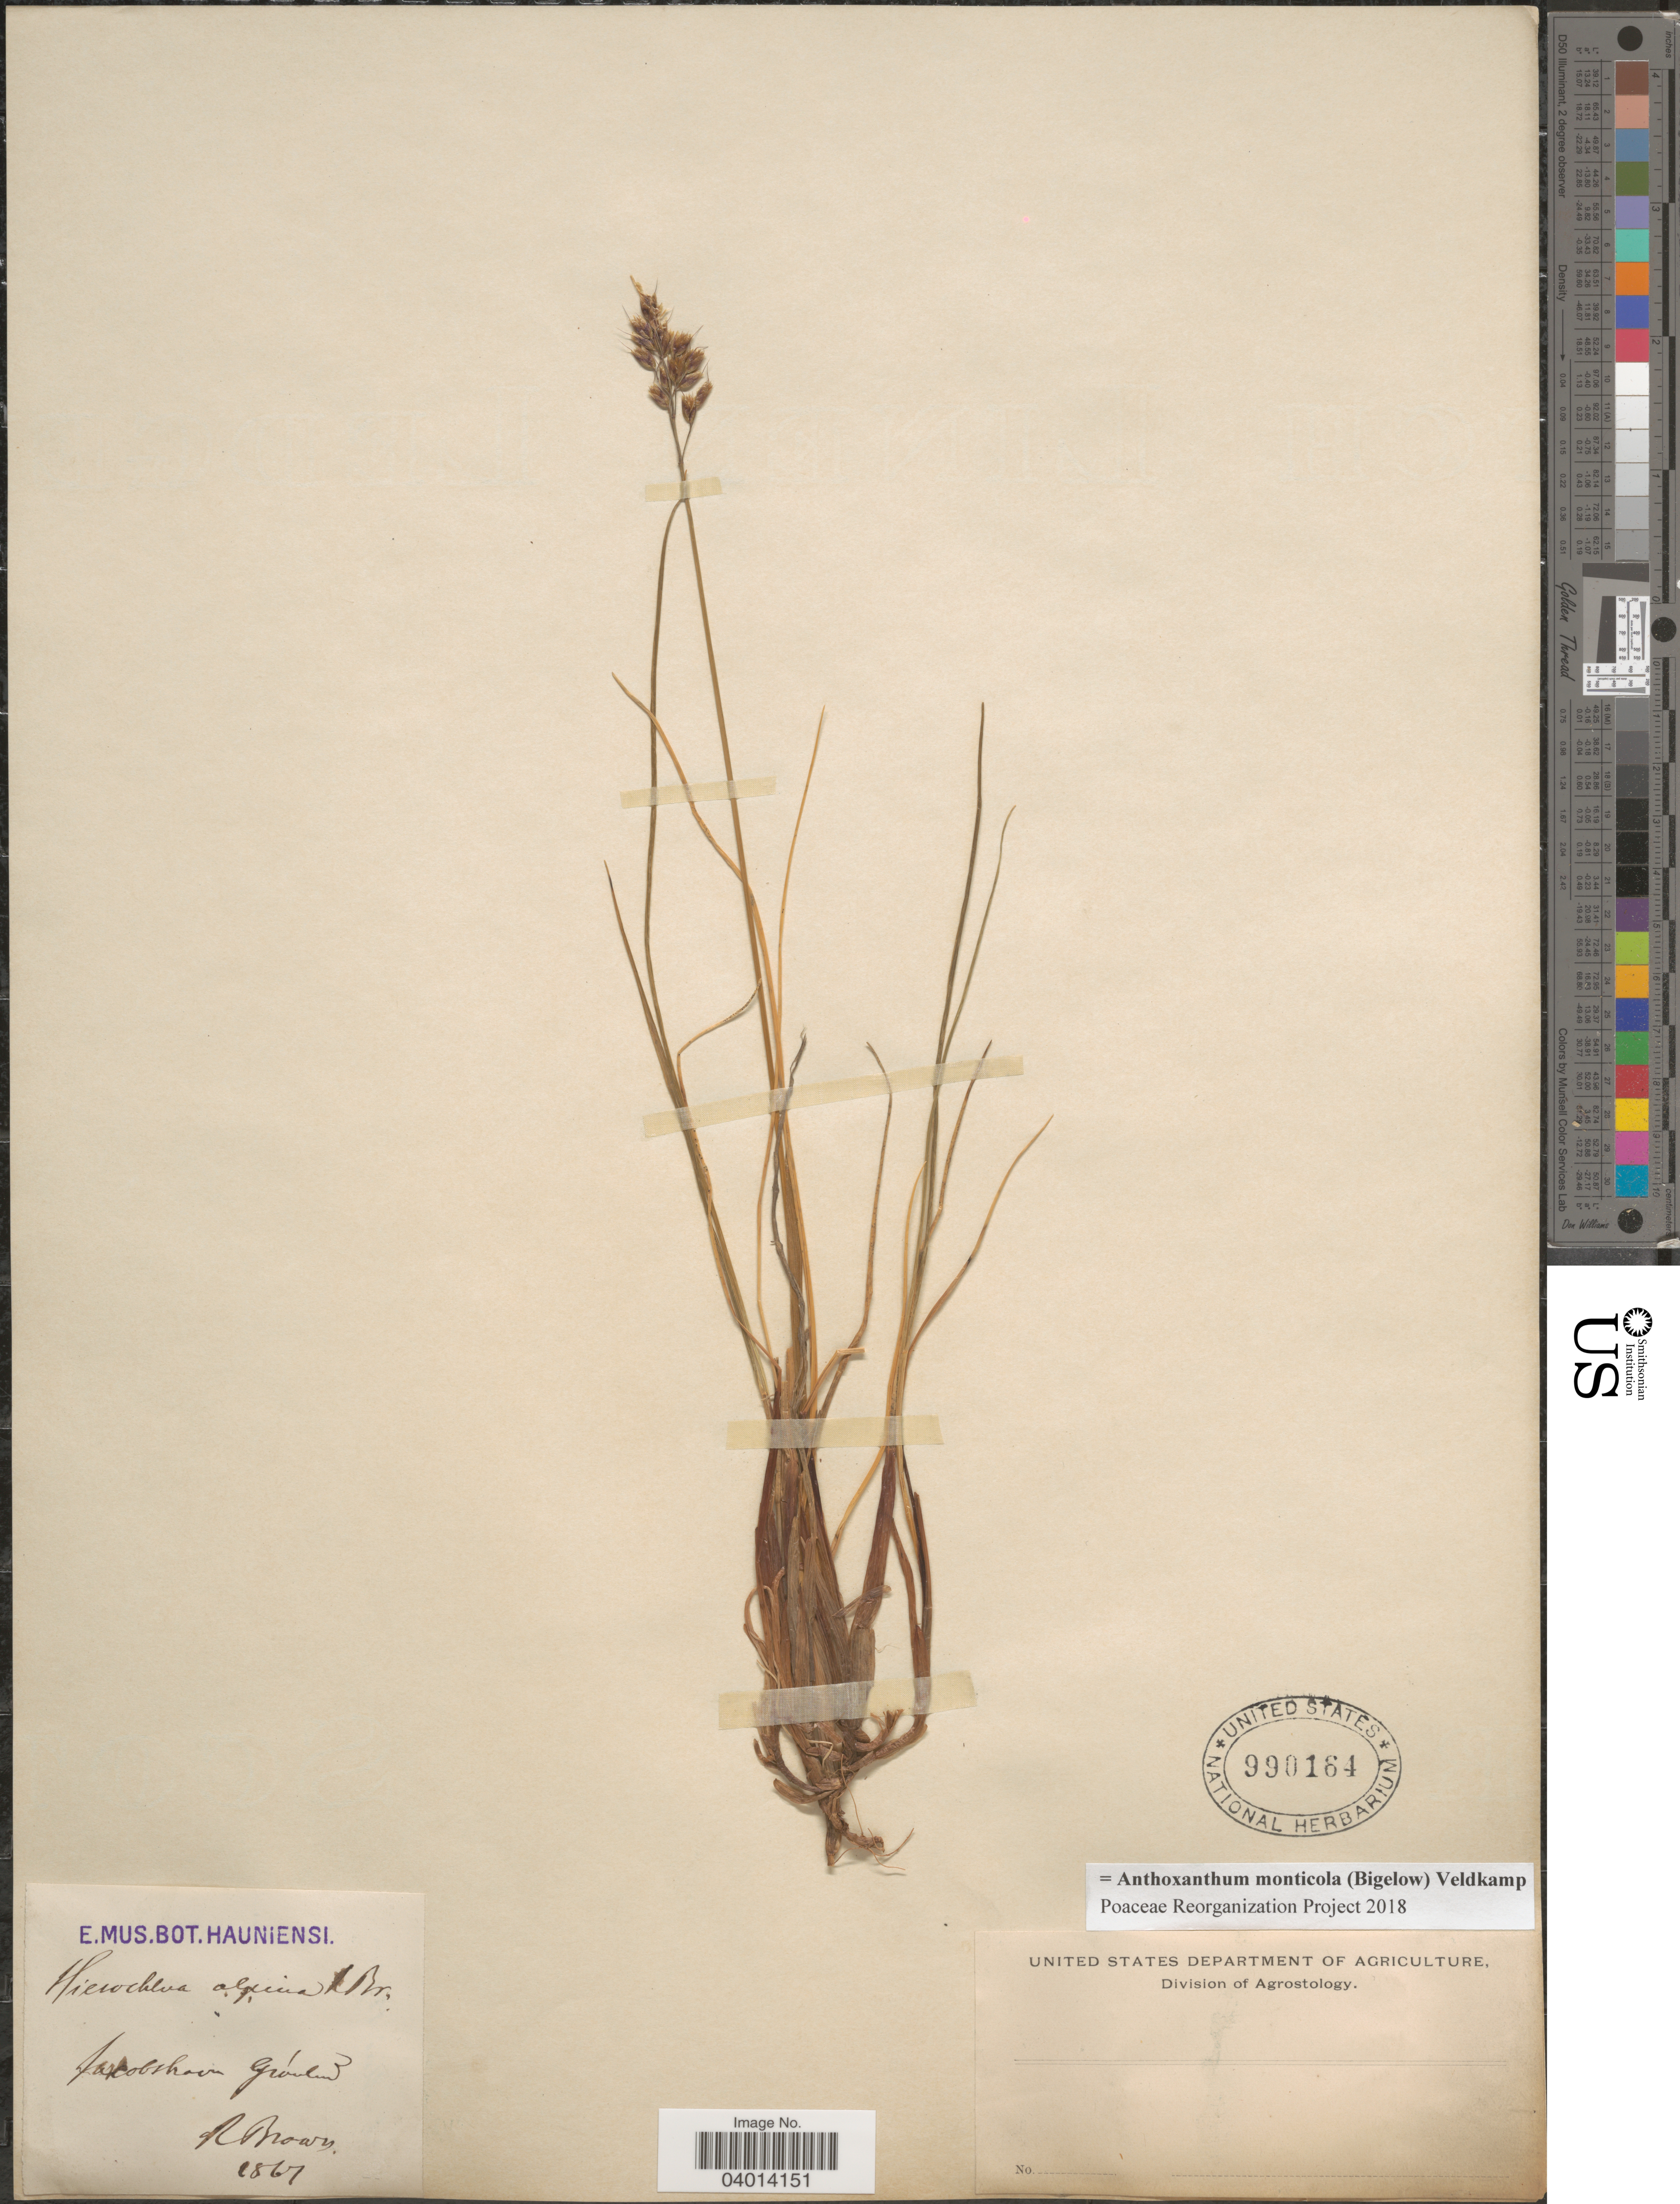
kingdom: Plantae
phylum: Tracheophyta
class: Liliopsida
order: Poales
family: Poaceae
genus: Anthoxanthum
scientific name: Anthoxanthum monticola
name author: (Bigelow) Veldkamp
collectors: R. Brown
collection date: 1867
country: Greenland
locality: Jakobshavn Grónland.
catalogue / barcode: US 990164